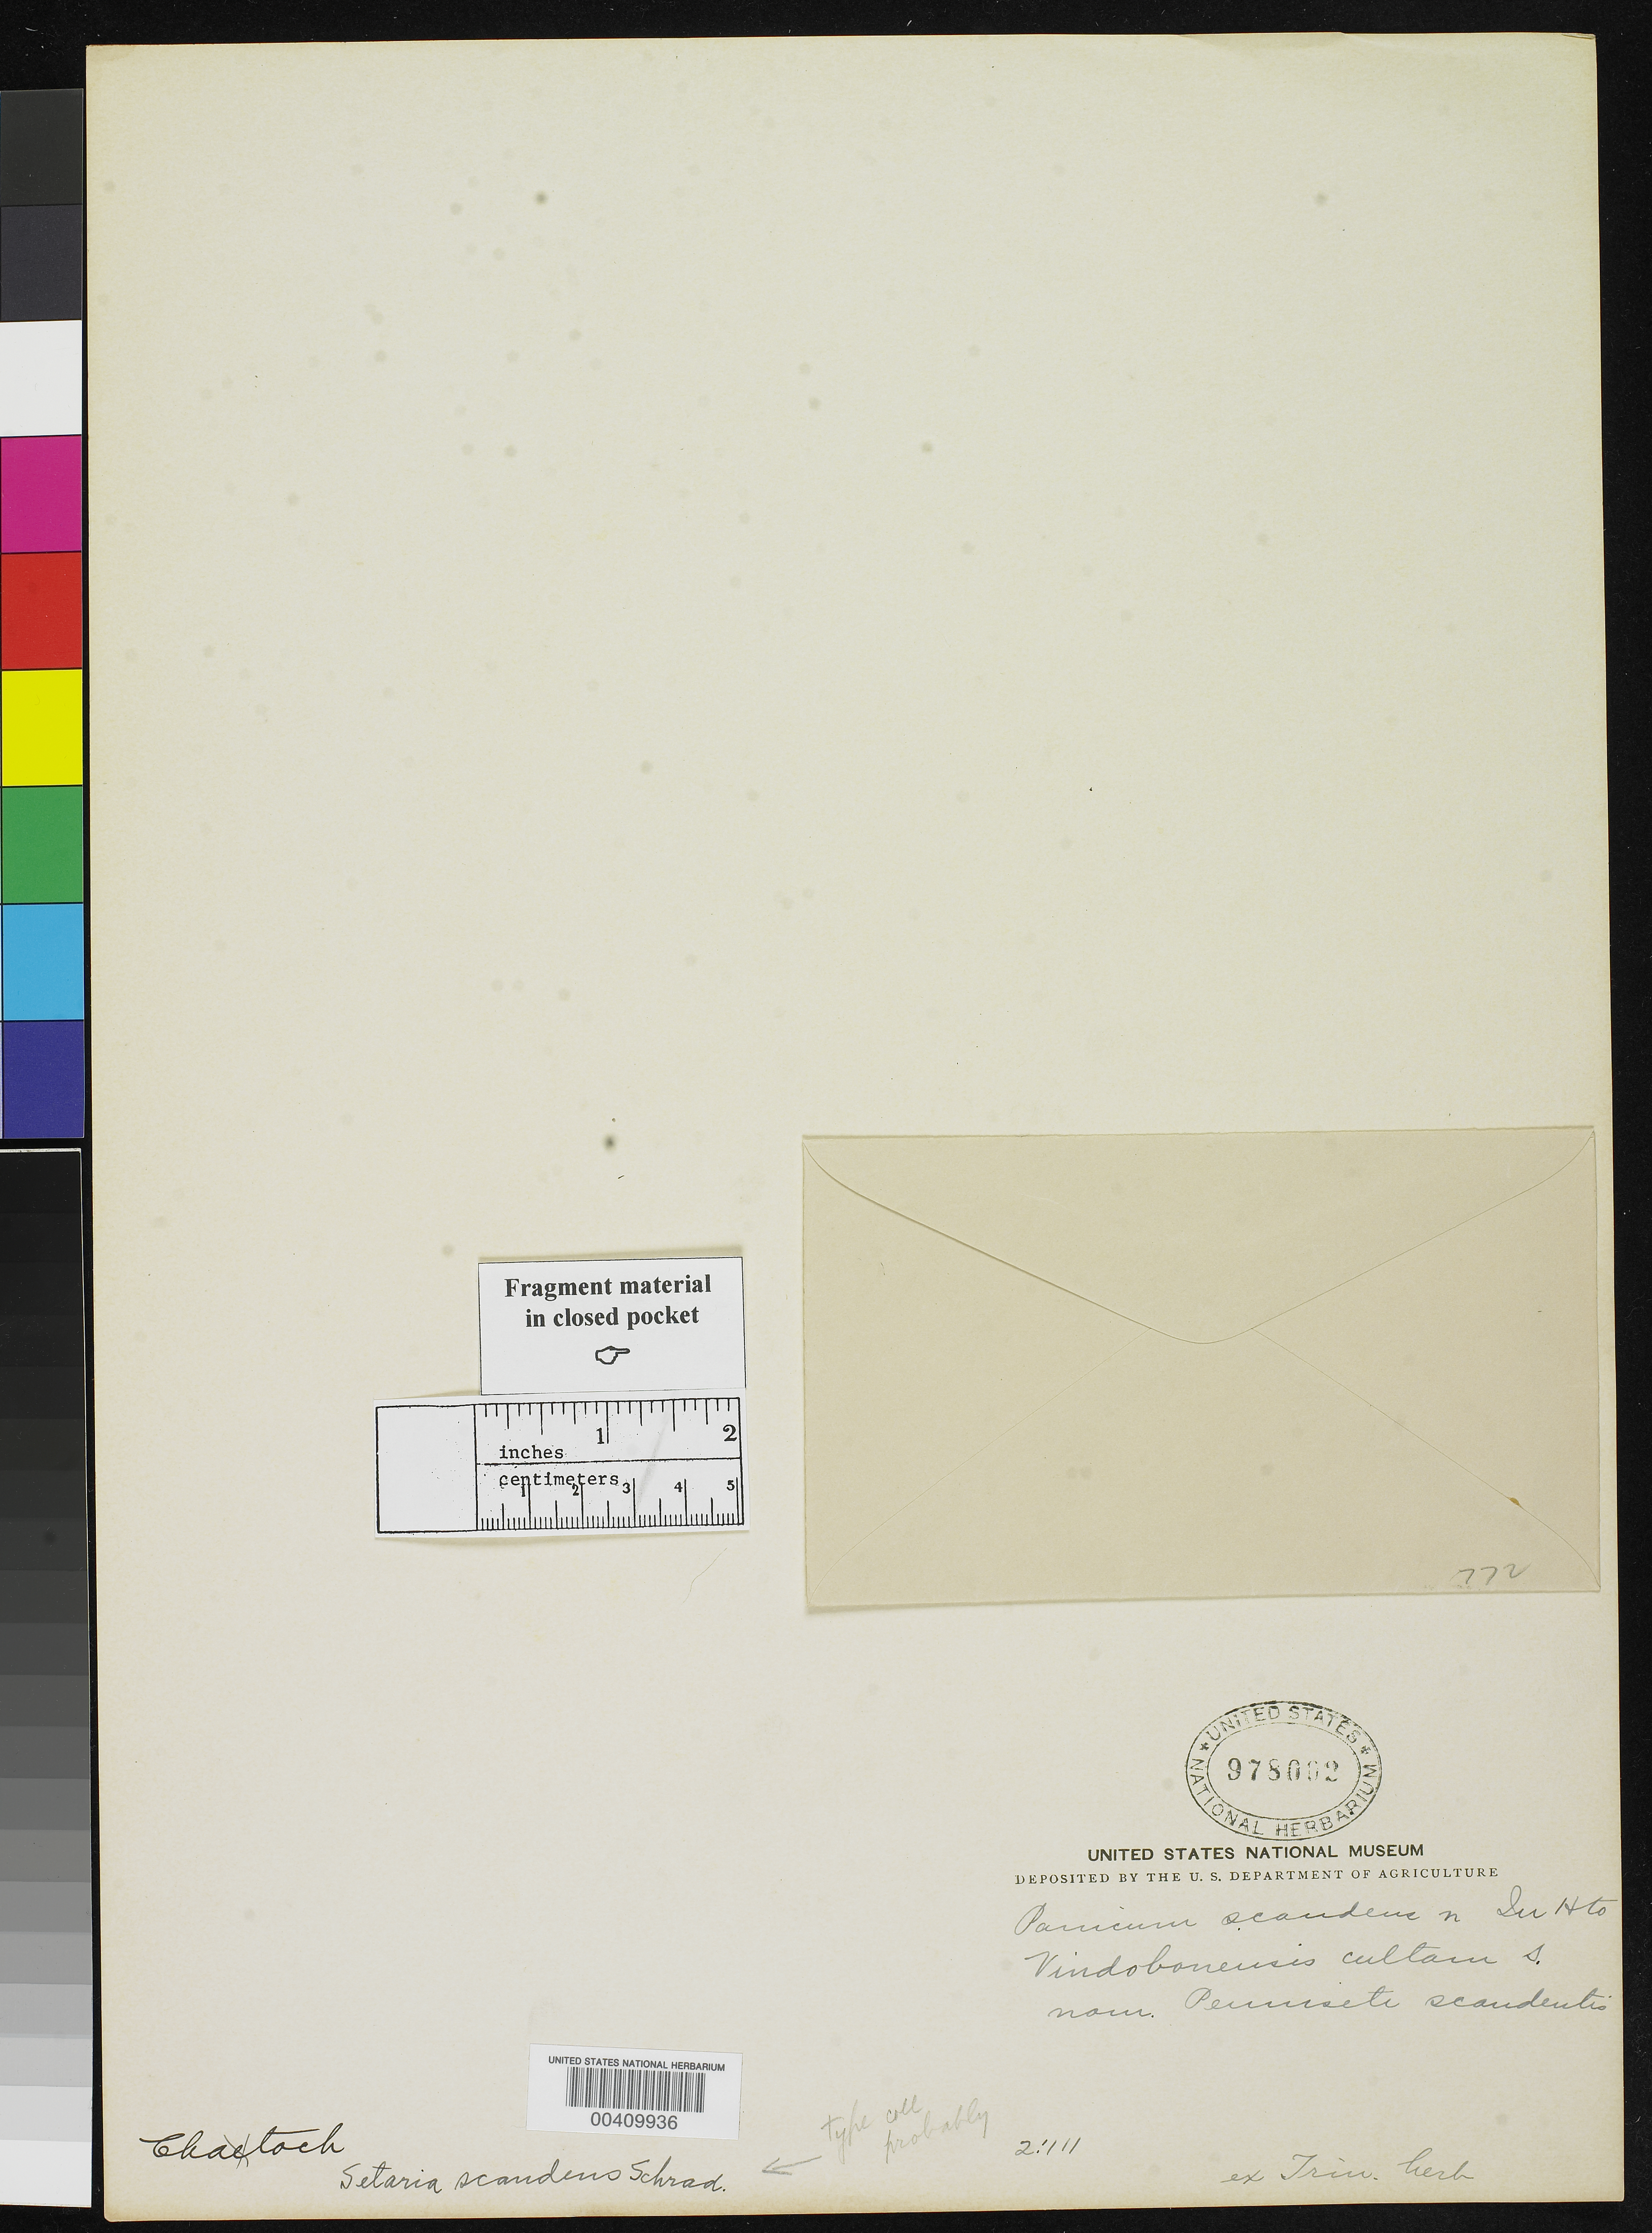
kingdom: Plantae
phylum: Tracheophyta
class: Liliopsida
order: Poales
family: Poaceae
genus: Setaria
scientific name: Setaria scandens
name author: Schrad. ex Schult.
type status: Type Fragment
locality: DO NOT MODIFY [This collection event record is attached to a large number of catalog records with both collector & country unknown; label data should be confirmed from individual specimens.]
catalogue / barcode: US 978002